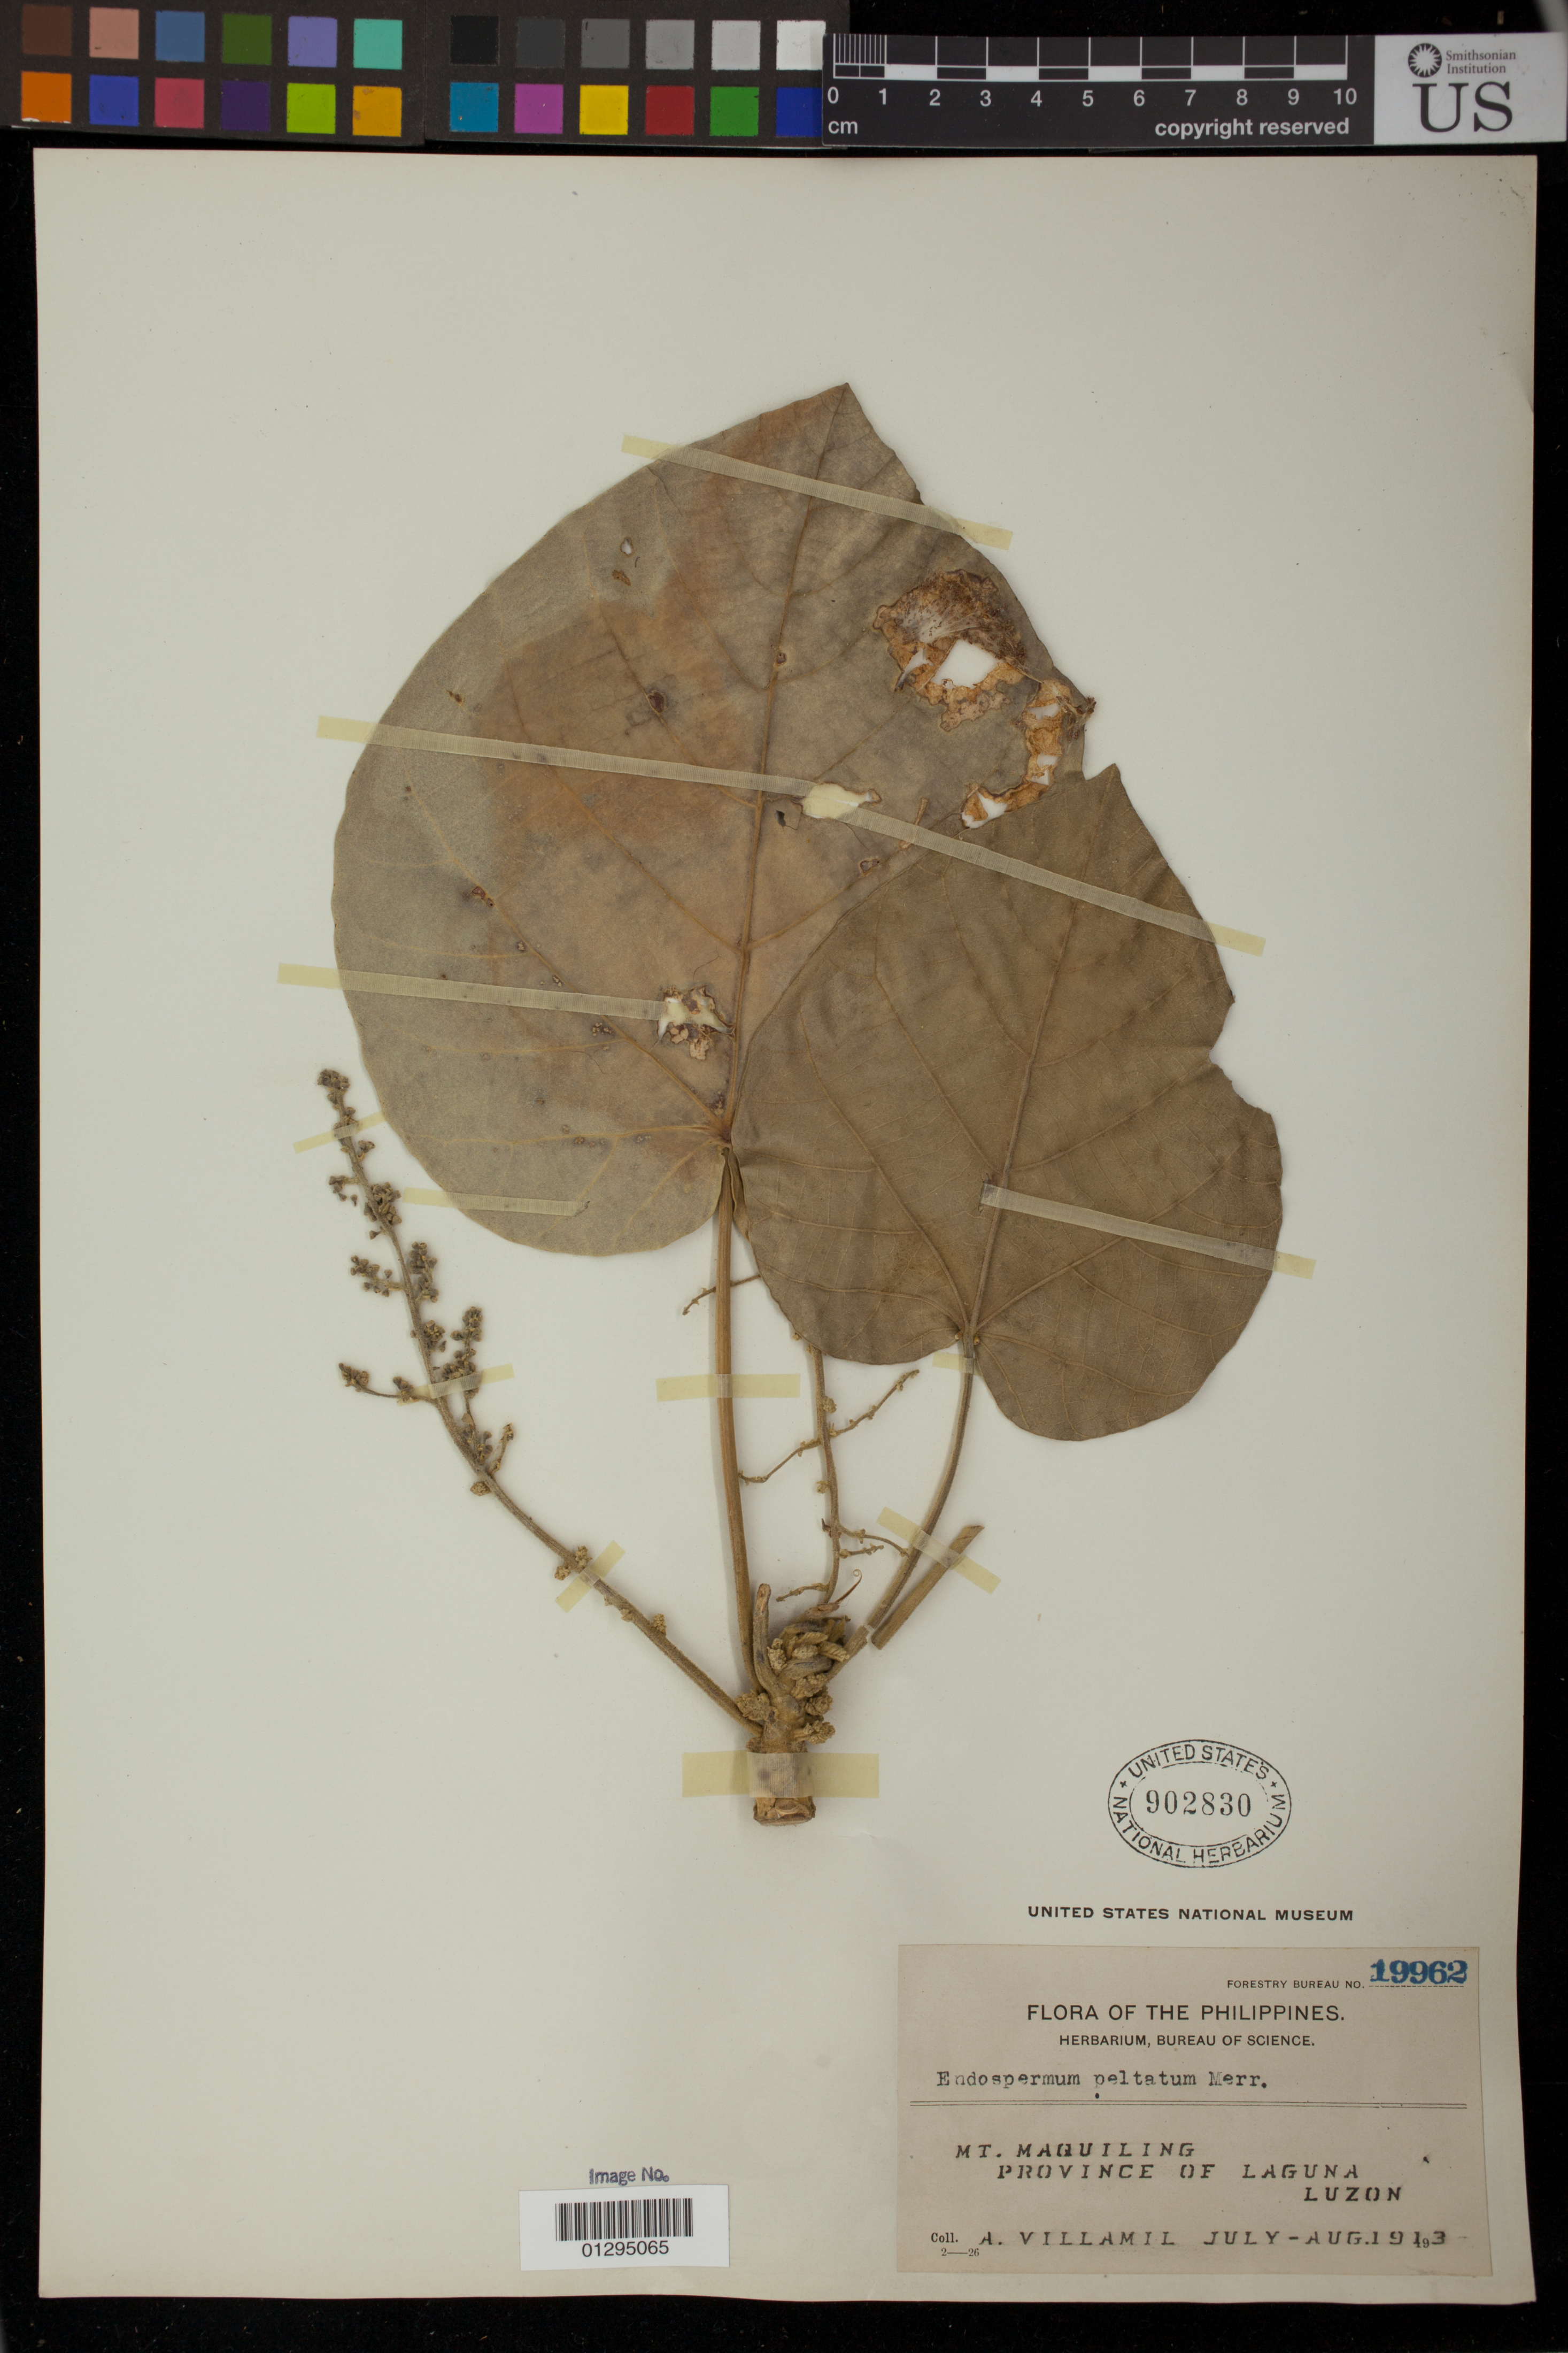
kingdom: Plantae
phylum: Tracheophyta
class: Magnoliopsida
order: Malpighiales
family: Euphorbiaceae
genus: Endospermum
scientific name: Endospermum peltatum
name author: Merr.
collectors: A. Villamil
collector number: For. Bur. 19962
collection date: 1913-07/1913-08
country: Philippines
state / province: Calabarzon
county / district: Laguna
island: Luzon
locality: Mt. Maquiling, Province of Laguna, Luzon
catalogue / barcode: US 902830